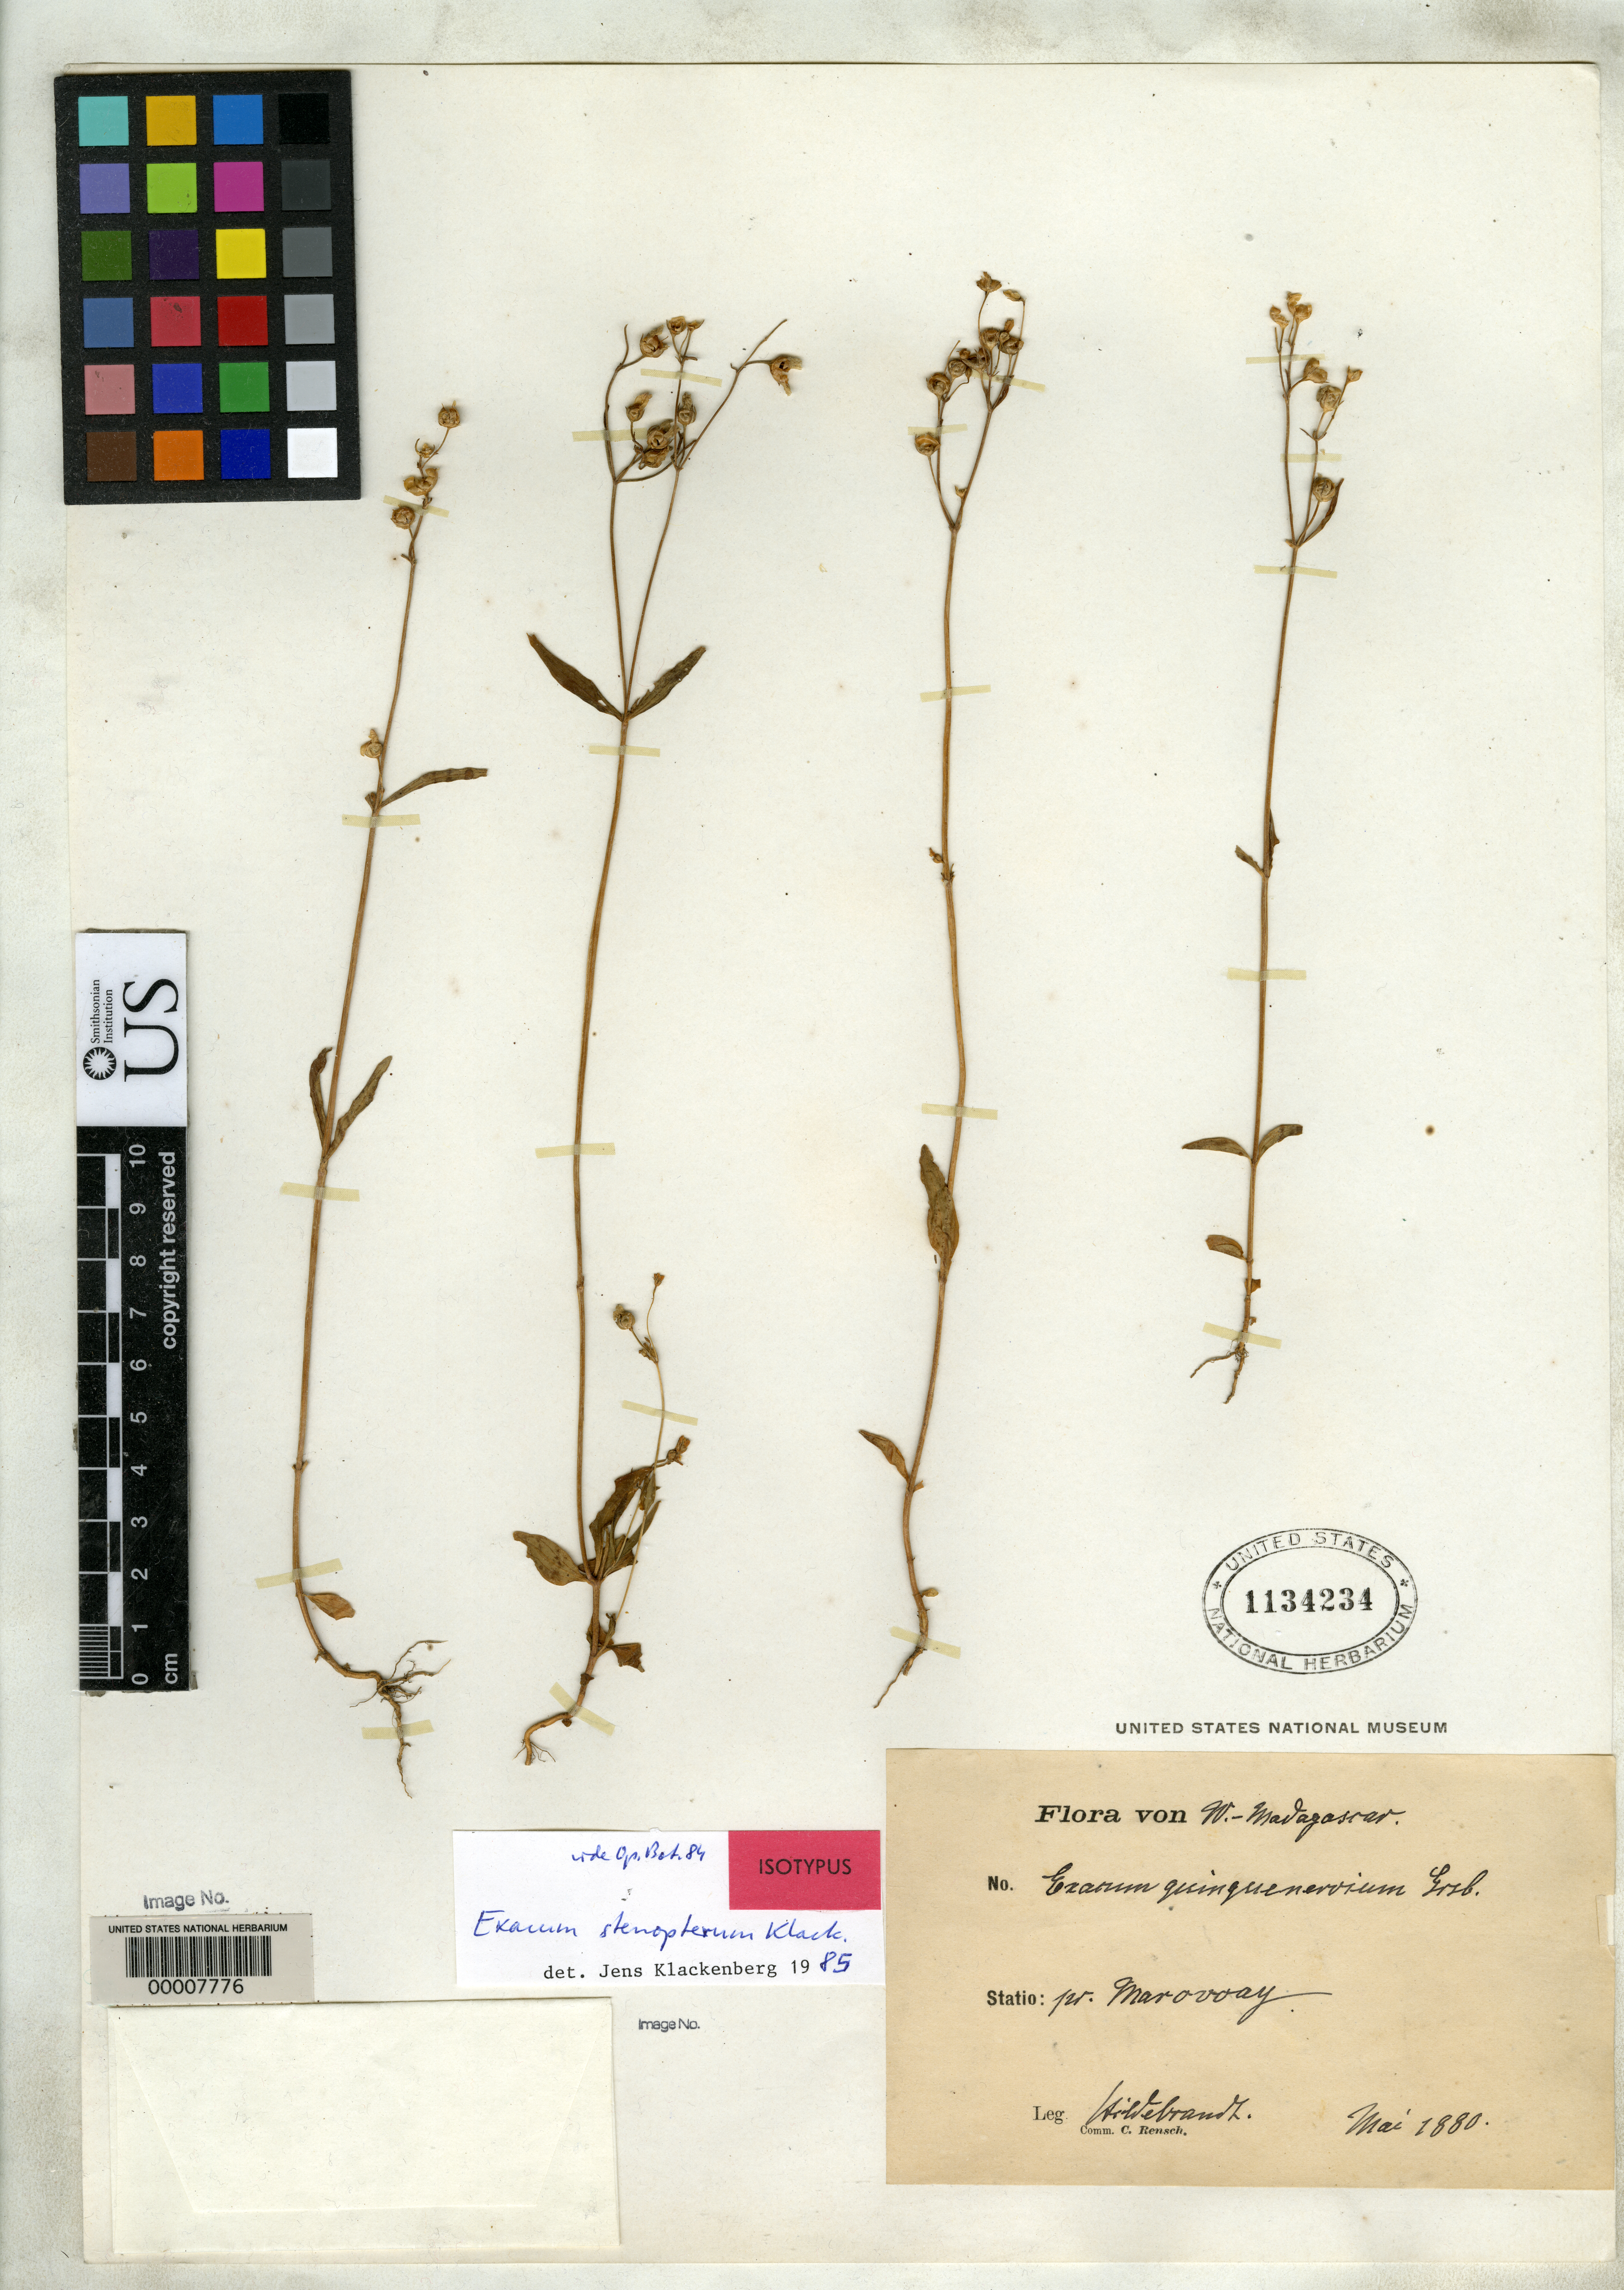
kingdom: Plantae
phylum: Tracheophyta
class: Magnoliopsida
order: Gentianales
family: Gentianaceae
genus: Exacum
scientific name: Exacum stenopterum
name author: Klack.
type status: Isotype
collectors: J. Hildebrandt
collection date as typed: May 1880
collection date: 1880-05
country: Madagascar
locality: Marovvay.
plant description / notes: Specimen is s.n. but annotated as isotype by author; type is Hildebrandt 3437 as cited in protologue but other label data match type.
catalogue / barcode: US 1134234